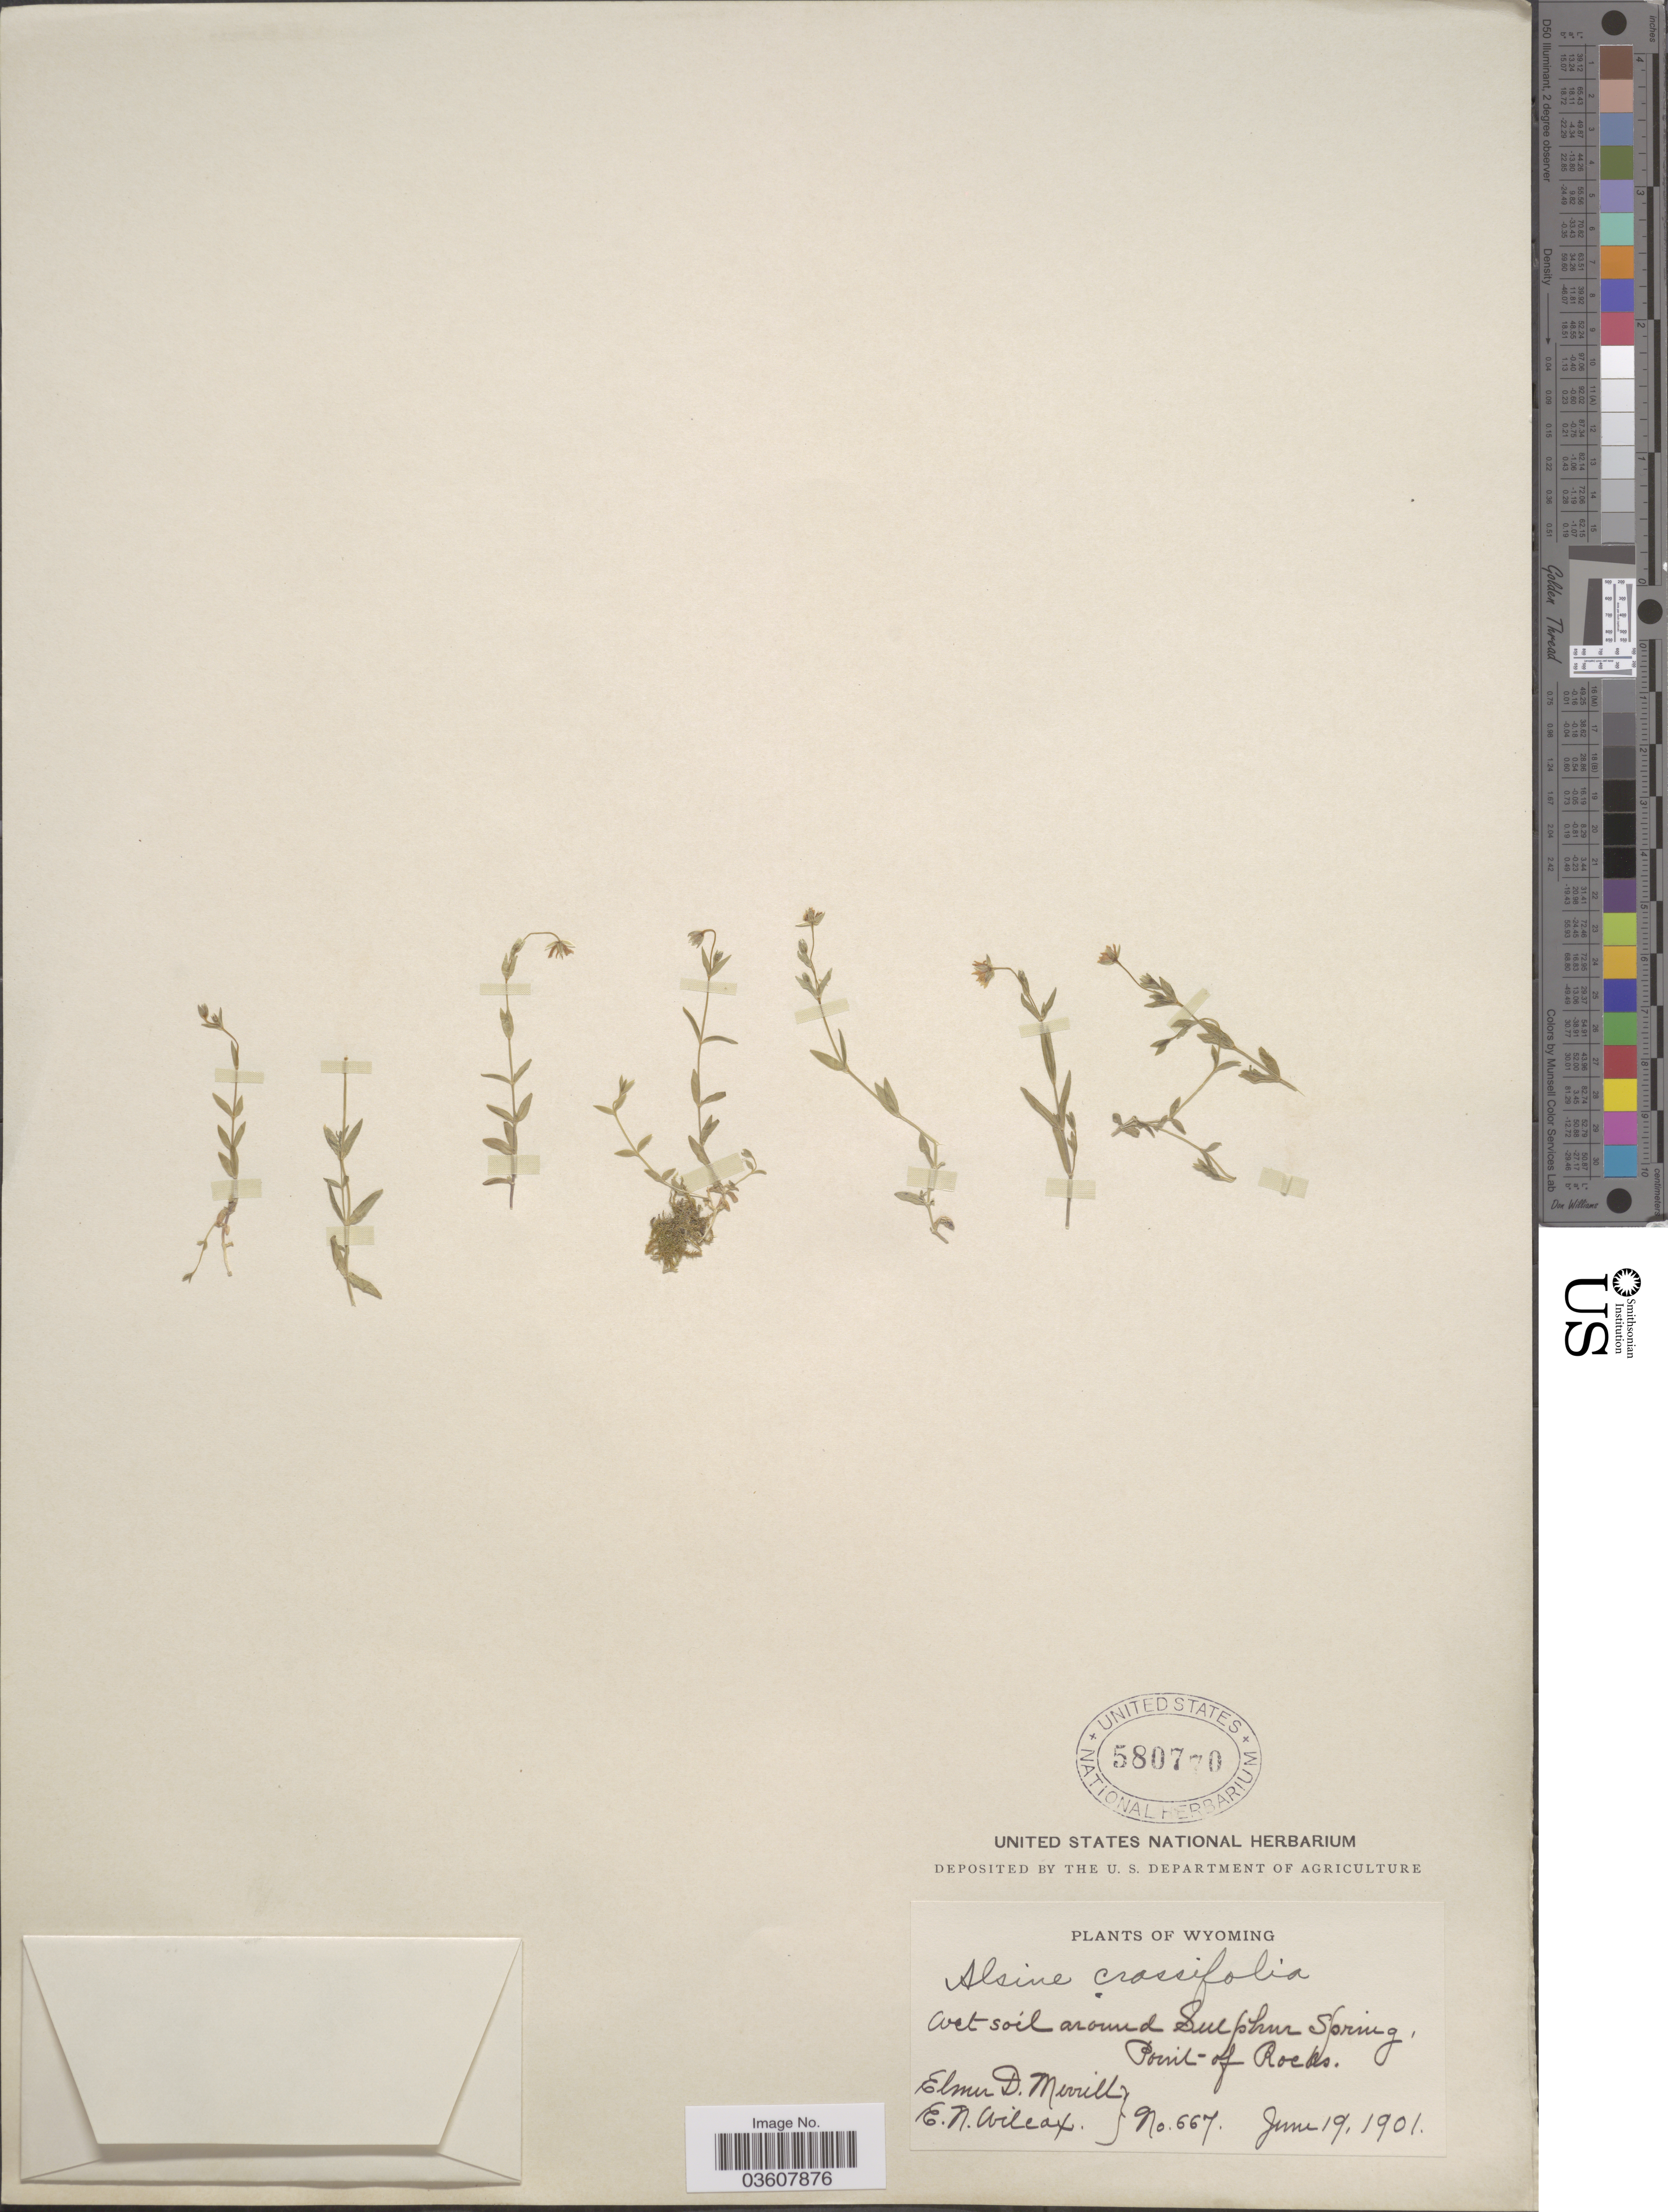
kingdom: Plantae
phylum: Tracheophyta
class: Magnoliopsida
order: Caryophyllales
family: Caryophyllaceae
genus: Stellaria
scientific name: Stellaria crassifolia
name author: Ehrh.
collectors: E. D. Merrill & E. Wilcox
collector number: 667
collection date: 1901-06-19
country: United States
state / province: Wyoming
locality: Wet soil around Sulphur Spring, Point of Rocks.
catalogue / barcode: US 580770